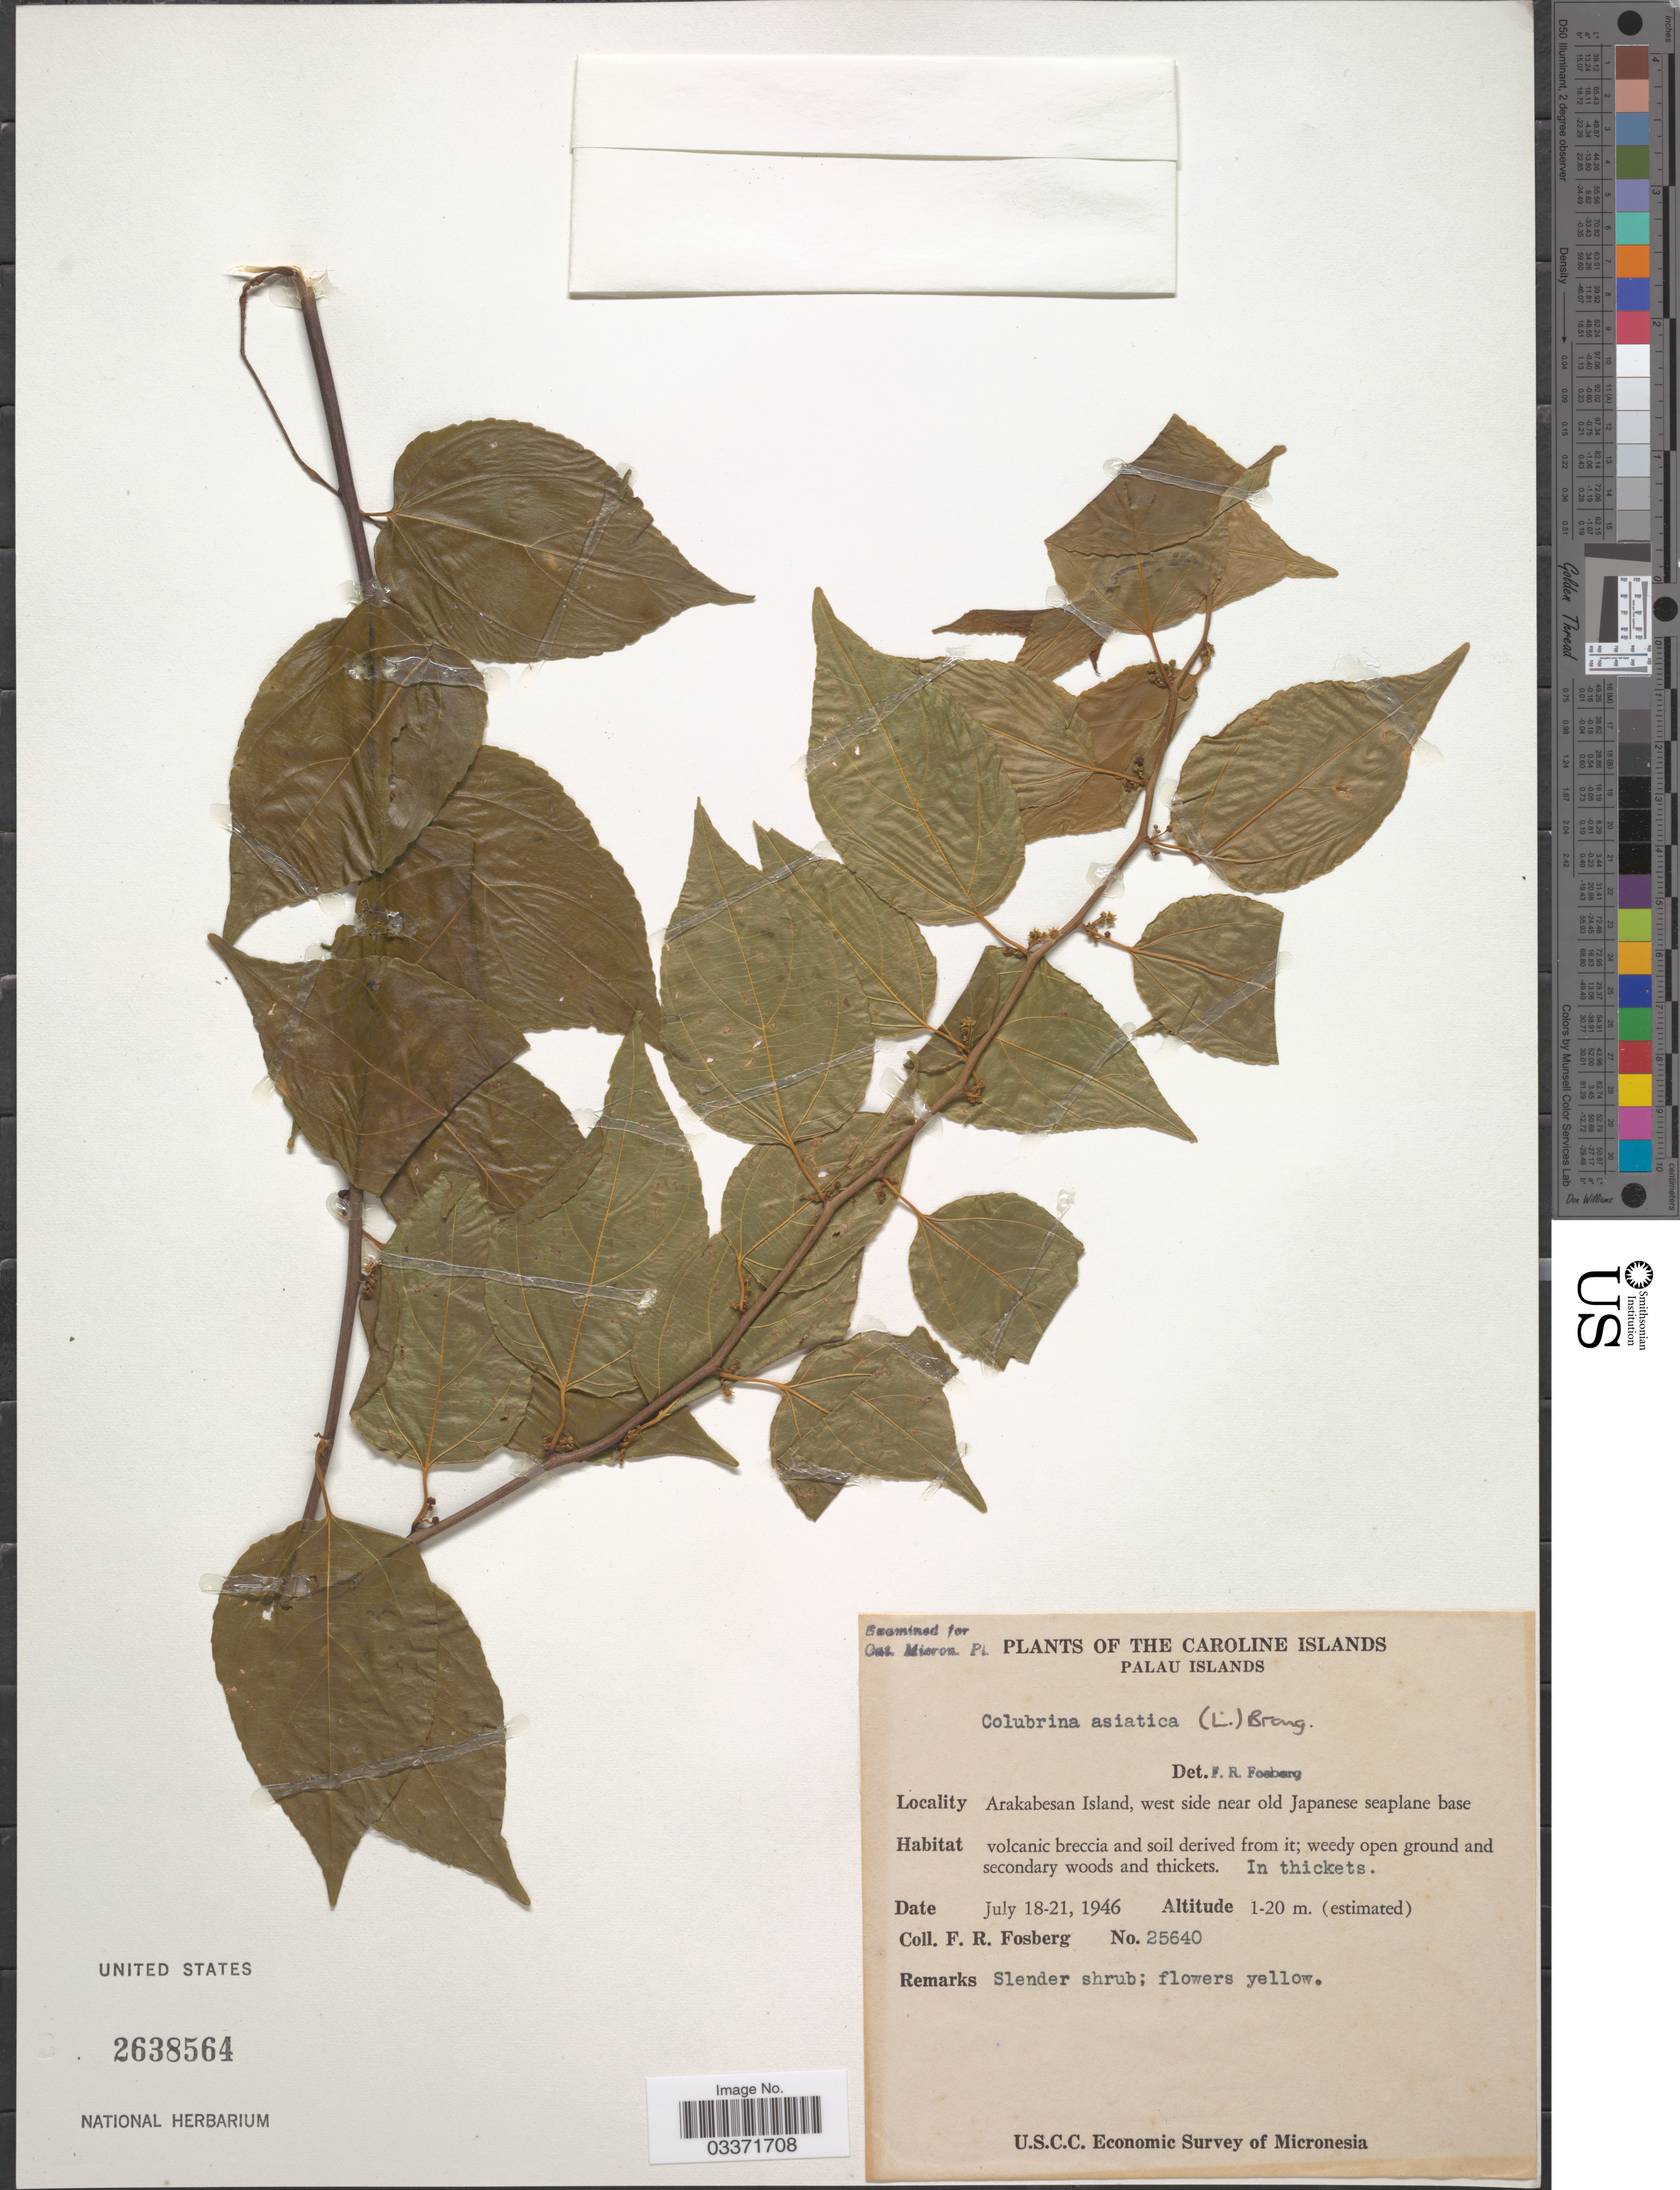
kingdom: Plantae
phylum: Tracheophyta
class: Magnoliopsida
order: Rosales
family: Rhamnaceae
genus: Colubrina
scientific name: Colubrina asiatica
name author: (L.) Brongn.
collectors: F. R. Fosberg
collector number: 25640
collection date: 1946-07-18/1946-07-21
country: Palau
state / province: Koror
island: Ngerekebesang [Arakabesan]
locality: The Caroline Islands, Palau Islands, Arakabesan Island, west side near old Japanese seaplane base.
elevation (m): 1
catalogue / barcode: US 2638564